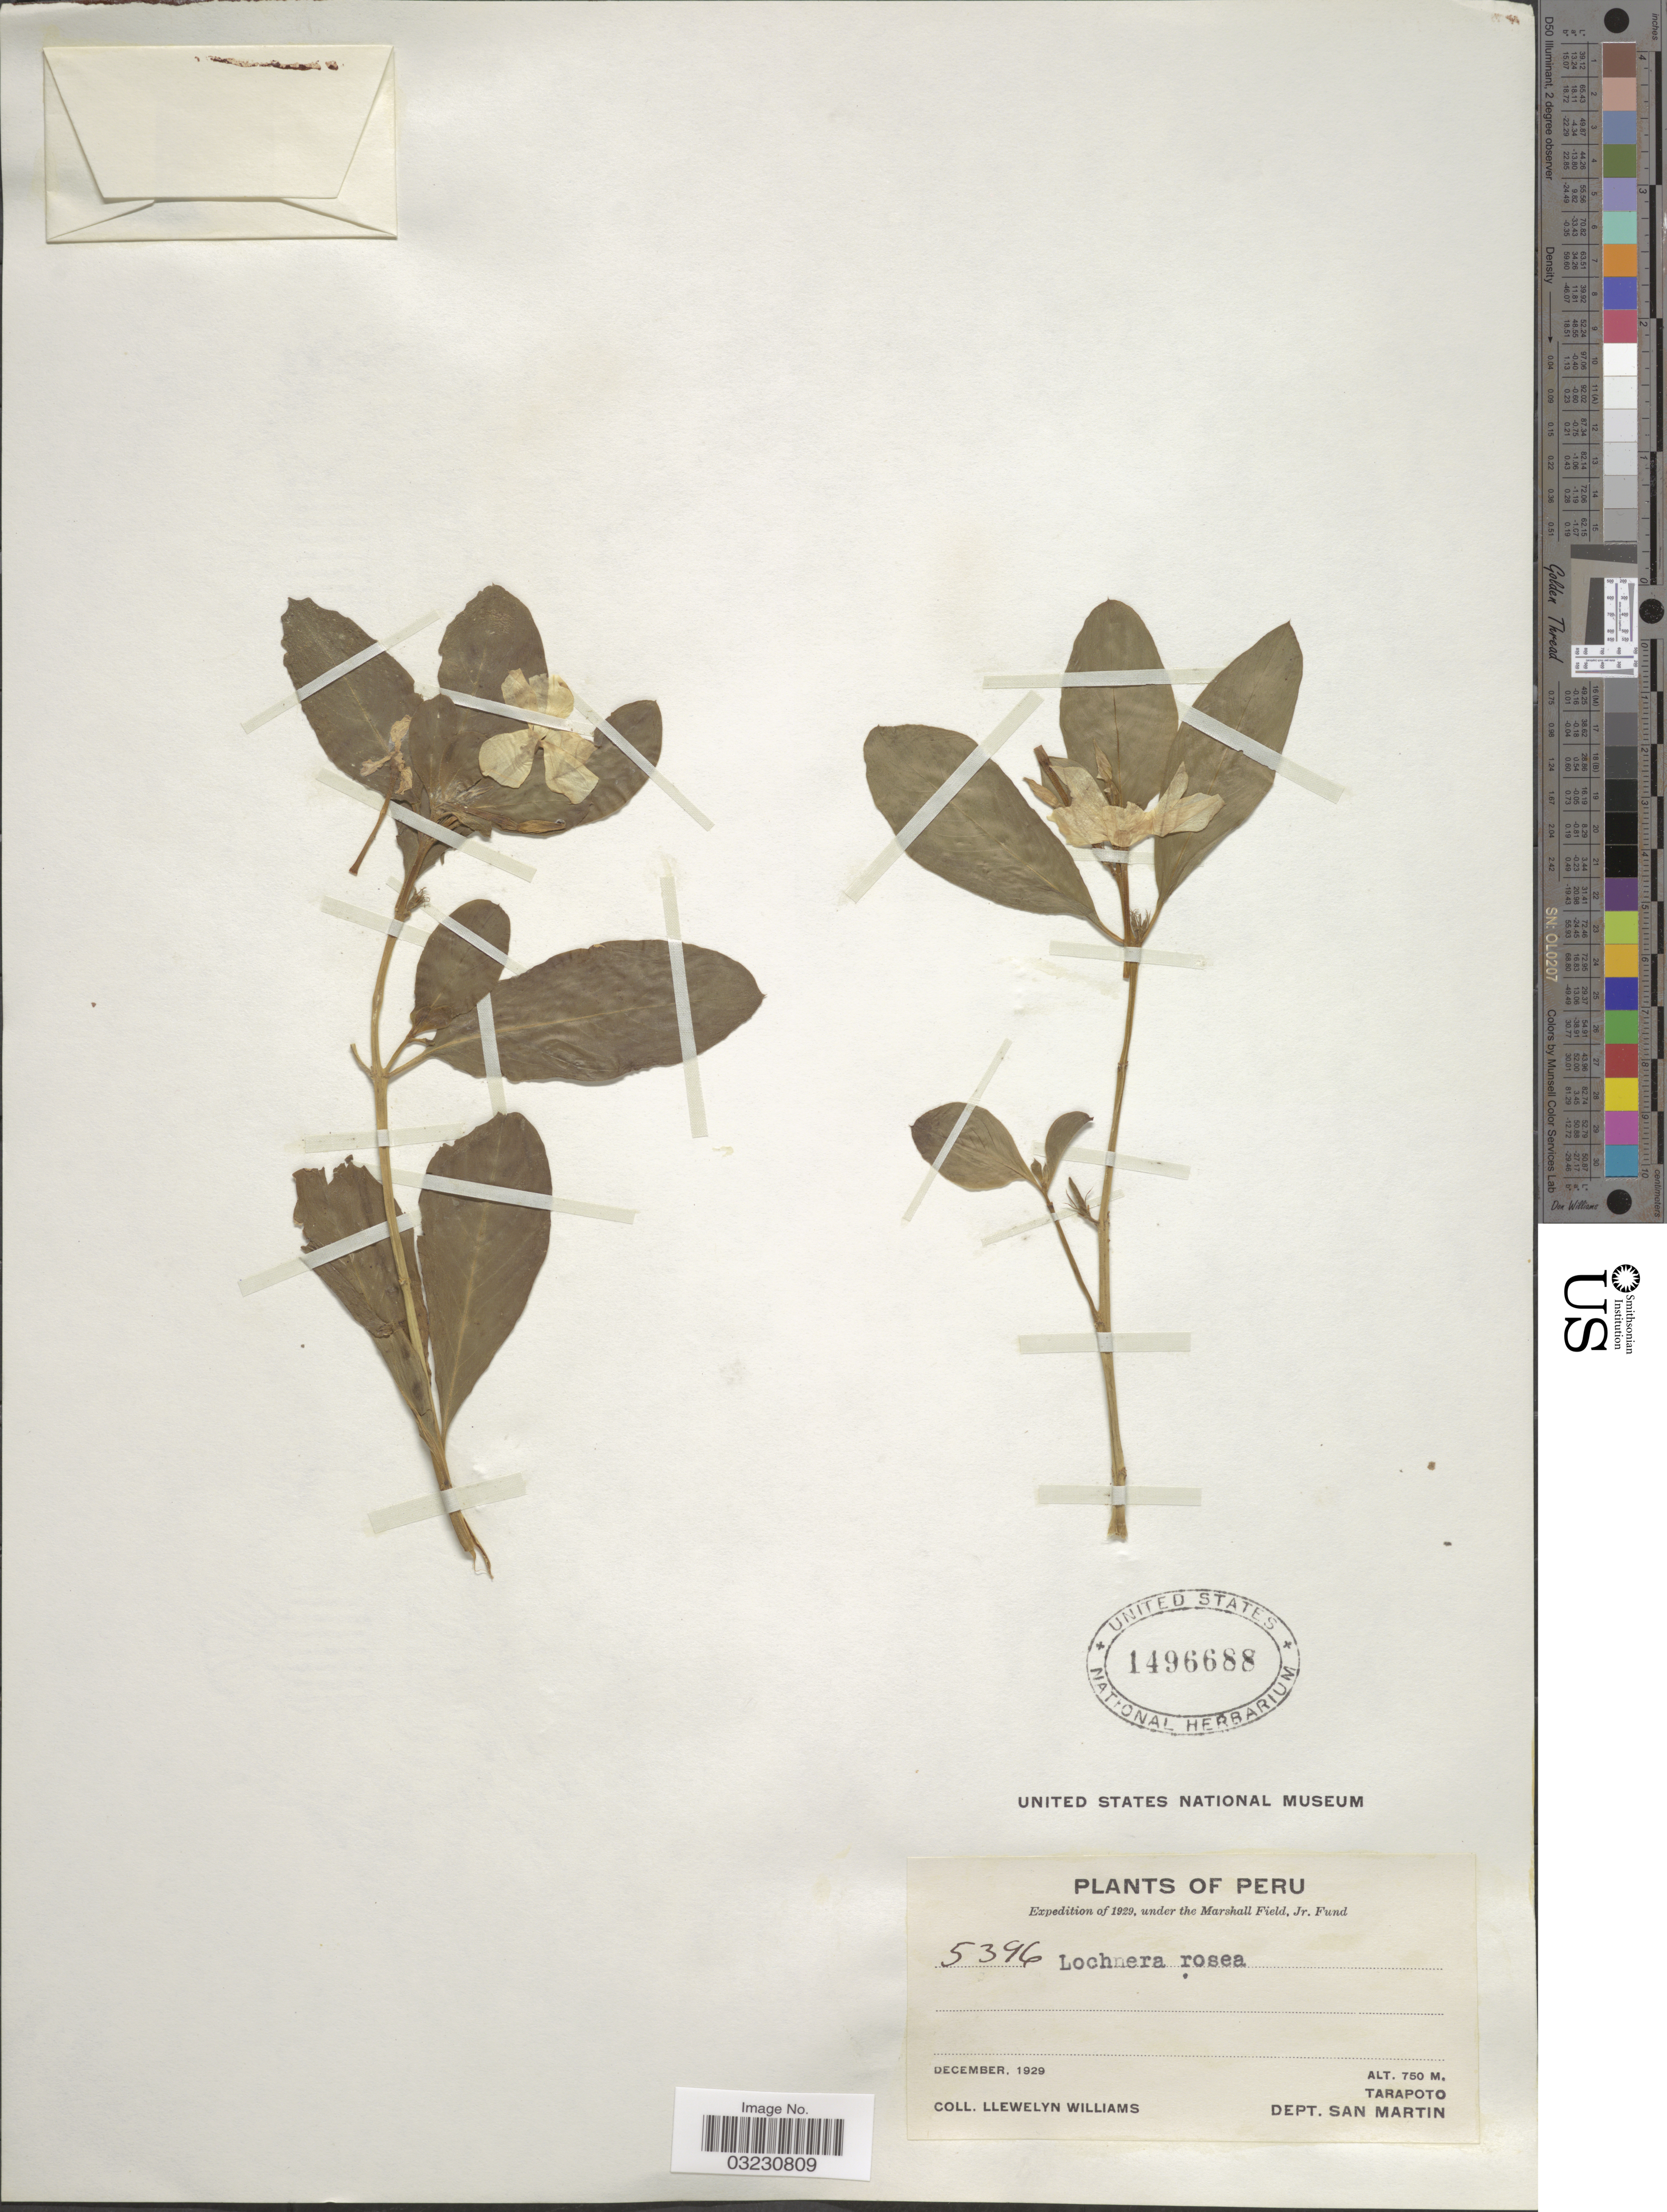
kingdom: Plantae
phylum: Tracheophyta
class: Magnoliopsida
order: Gentianales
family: Apocynaceae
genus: Catharanthus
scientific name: Catharanthus roseus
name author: (L.) G. Don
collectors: Ll. Williams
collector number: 5396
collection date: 1929-12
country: Peru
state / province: San Martín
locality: Tarapoto, Dept. San Martin.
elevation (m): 750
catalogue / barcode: US 1496688